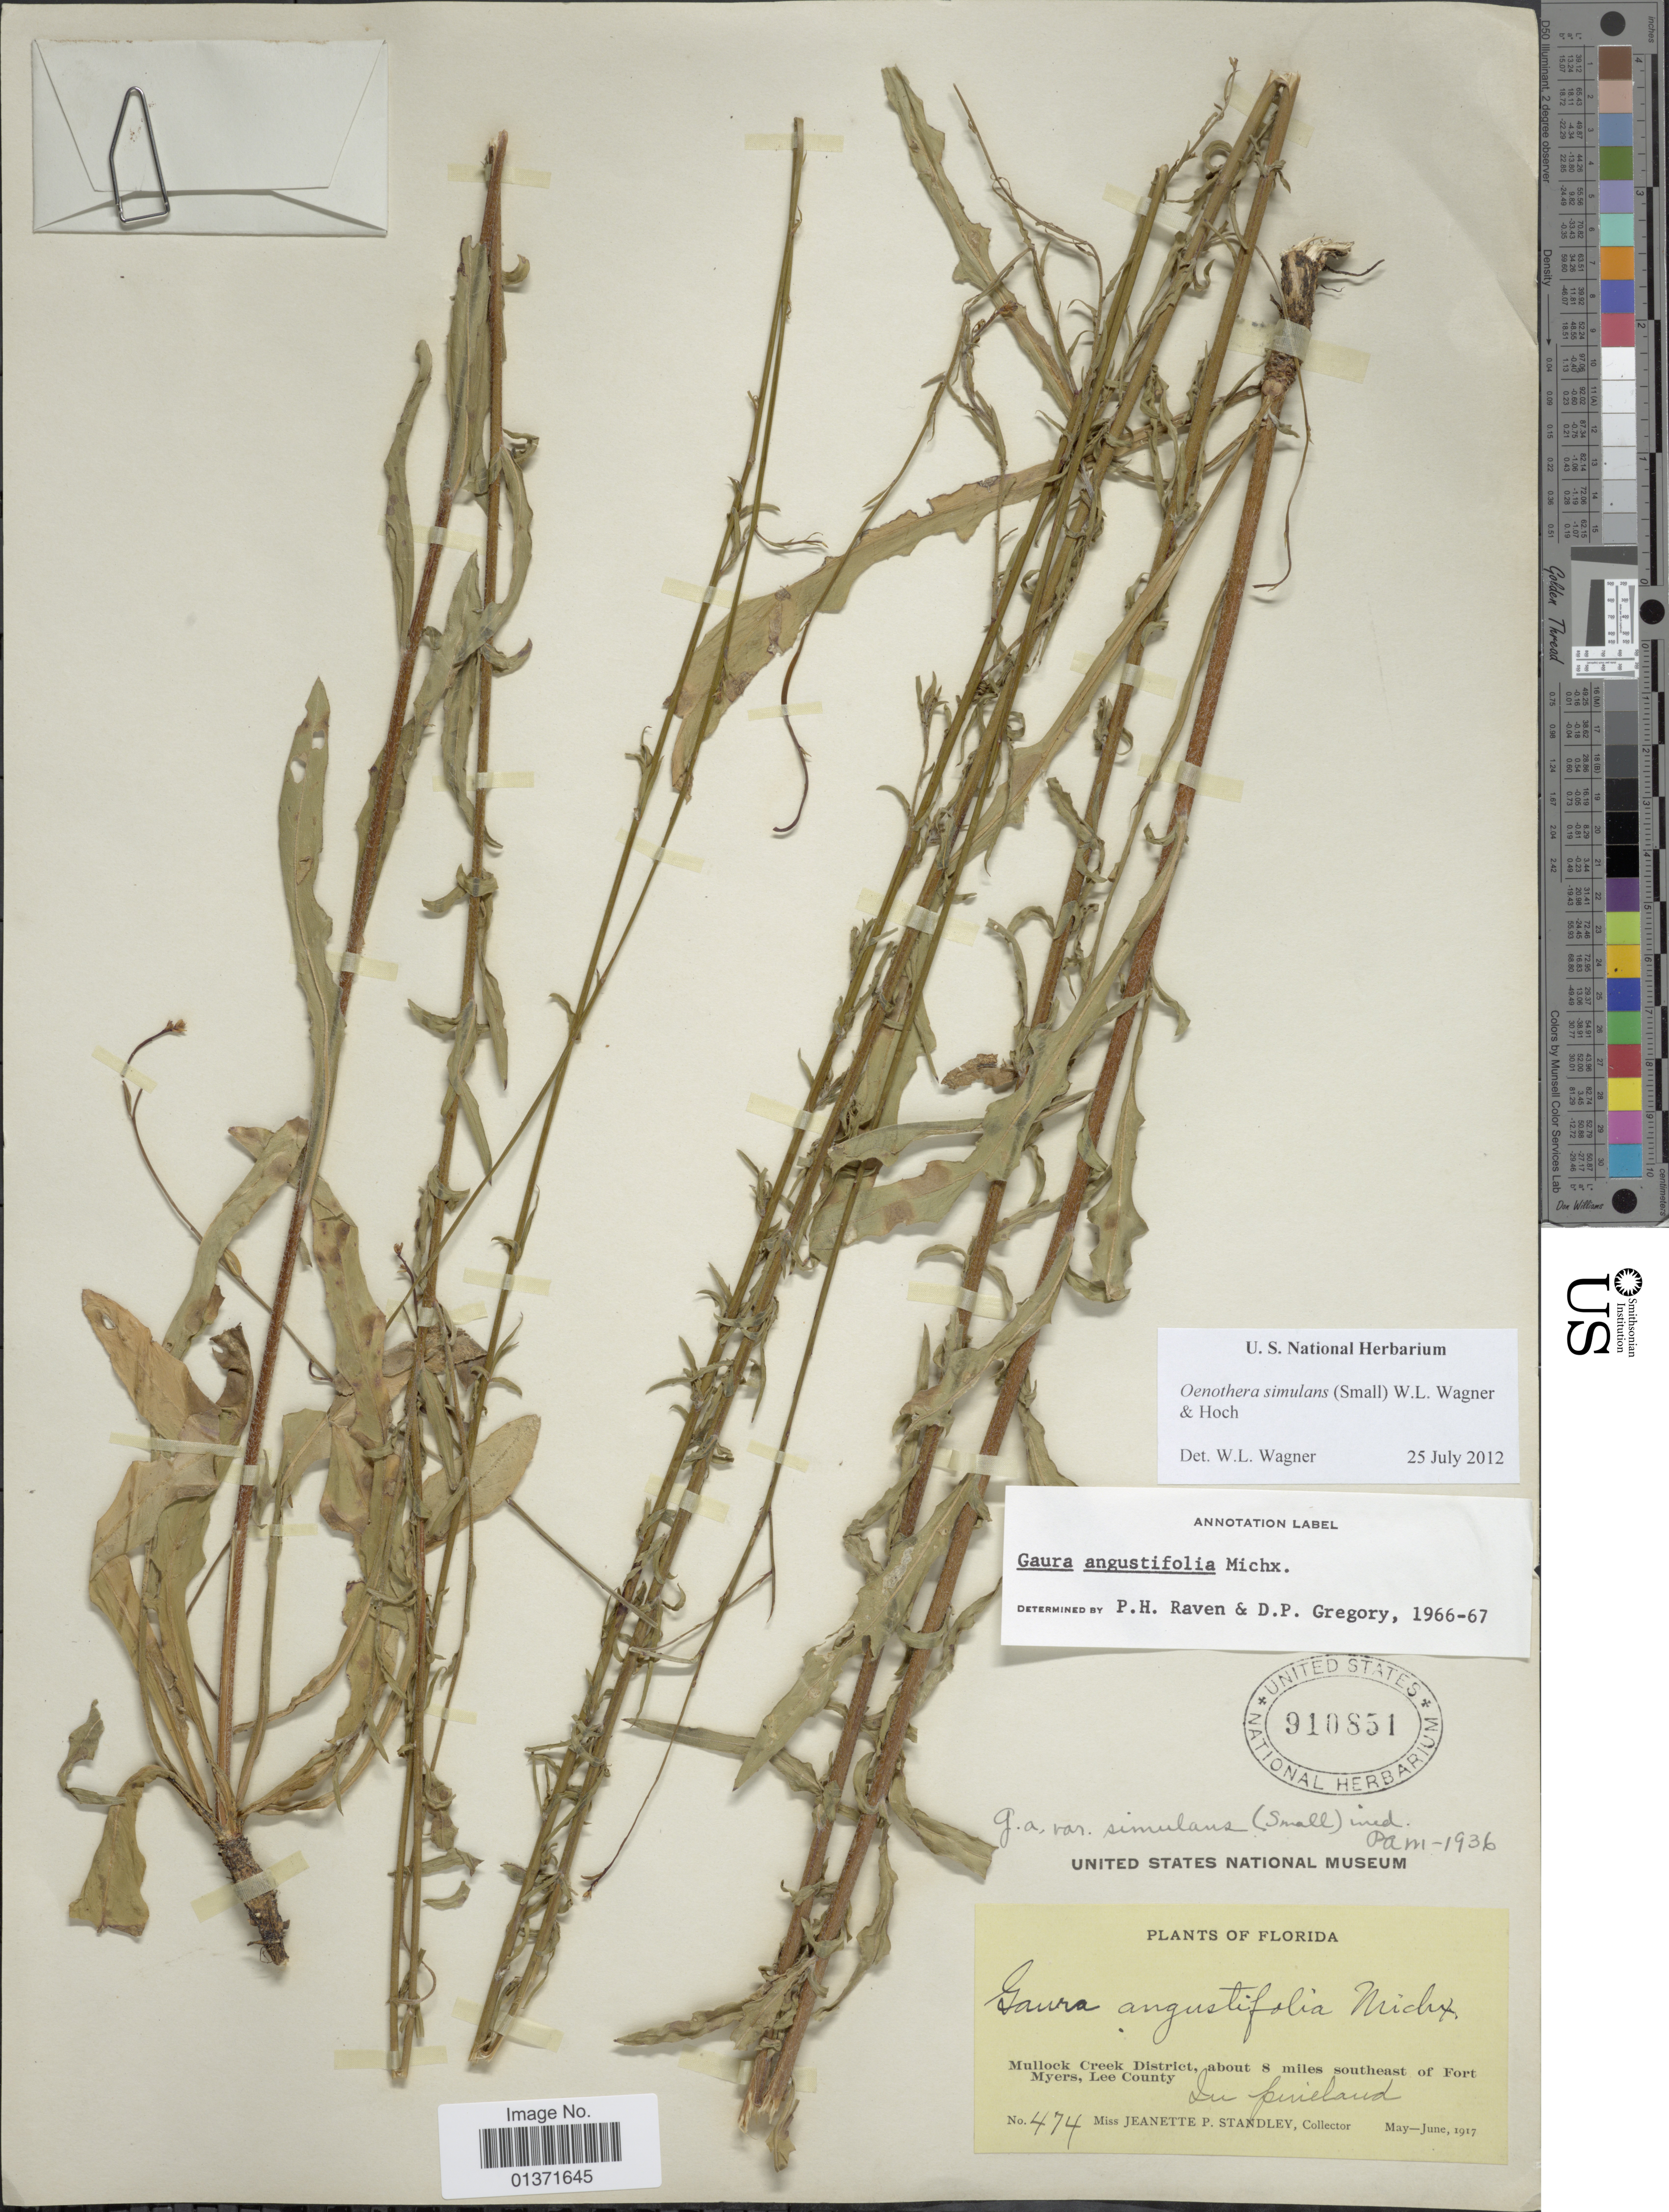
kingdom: Plantae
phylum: Tracheophyta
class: Magnoliopsida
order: Myrtales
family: Onagraceae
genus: Oenothera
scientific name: Oenothera simulans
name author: Michx.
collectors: J. P. Standley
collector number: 474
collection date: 1917-05/1917-06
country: United States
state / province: Florida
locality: Florida, Mullock Creek District, about 8 miles southeast of Fort Myers, Lee County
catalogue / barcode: US 910851